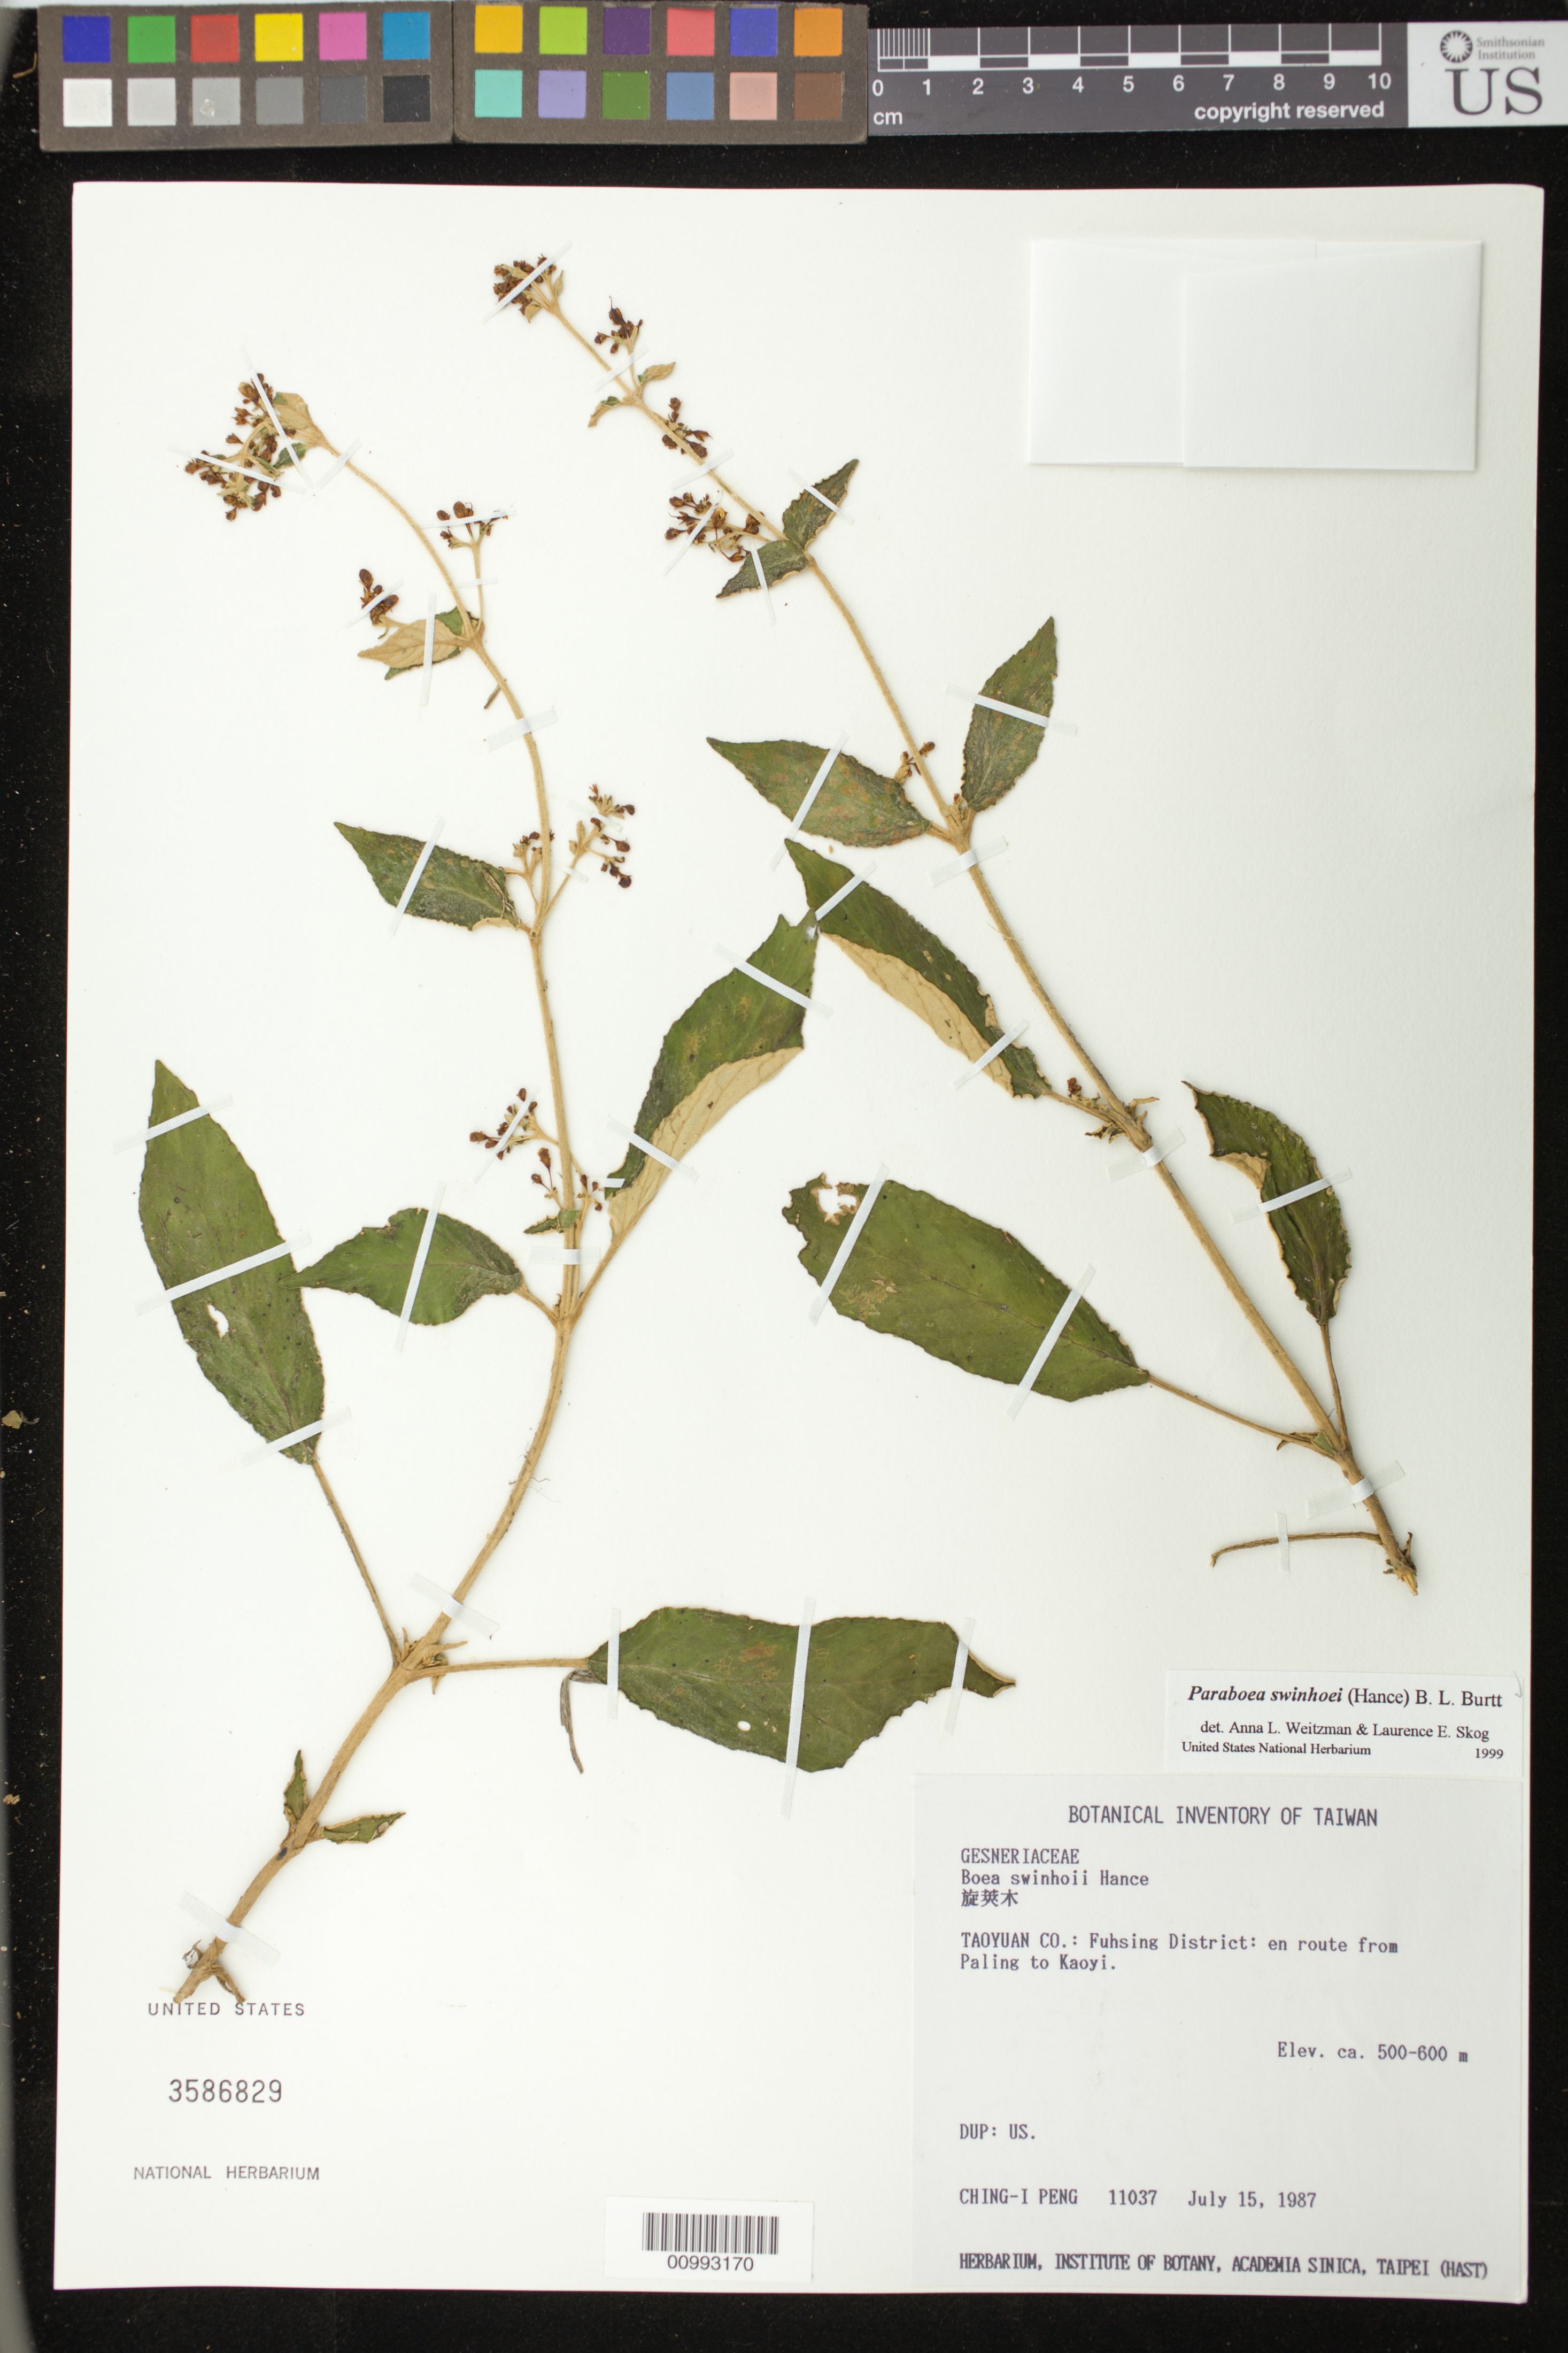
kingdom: Plantae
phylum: Tracheophyta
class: Magnoliopsida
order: Lamiales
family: Gesneriaceae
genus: Paraboea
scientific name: Paraboea swinhoei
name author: (Hance) B.L. Burtt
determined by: Weitzman, A. L.; Skog, L. E.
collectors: C.-I Peng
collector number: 11037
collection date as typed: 15 Jul 1987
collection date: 1987-07-15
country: Taiwan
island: Taiwan [Formosa]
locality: Taoyuan Co.: Fuhsing District: en route from Paling to Kaoyi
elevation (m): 500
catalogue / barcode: US 3586829